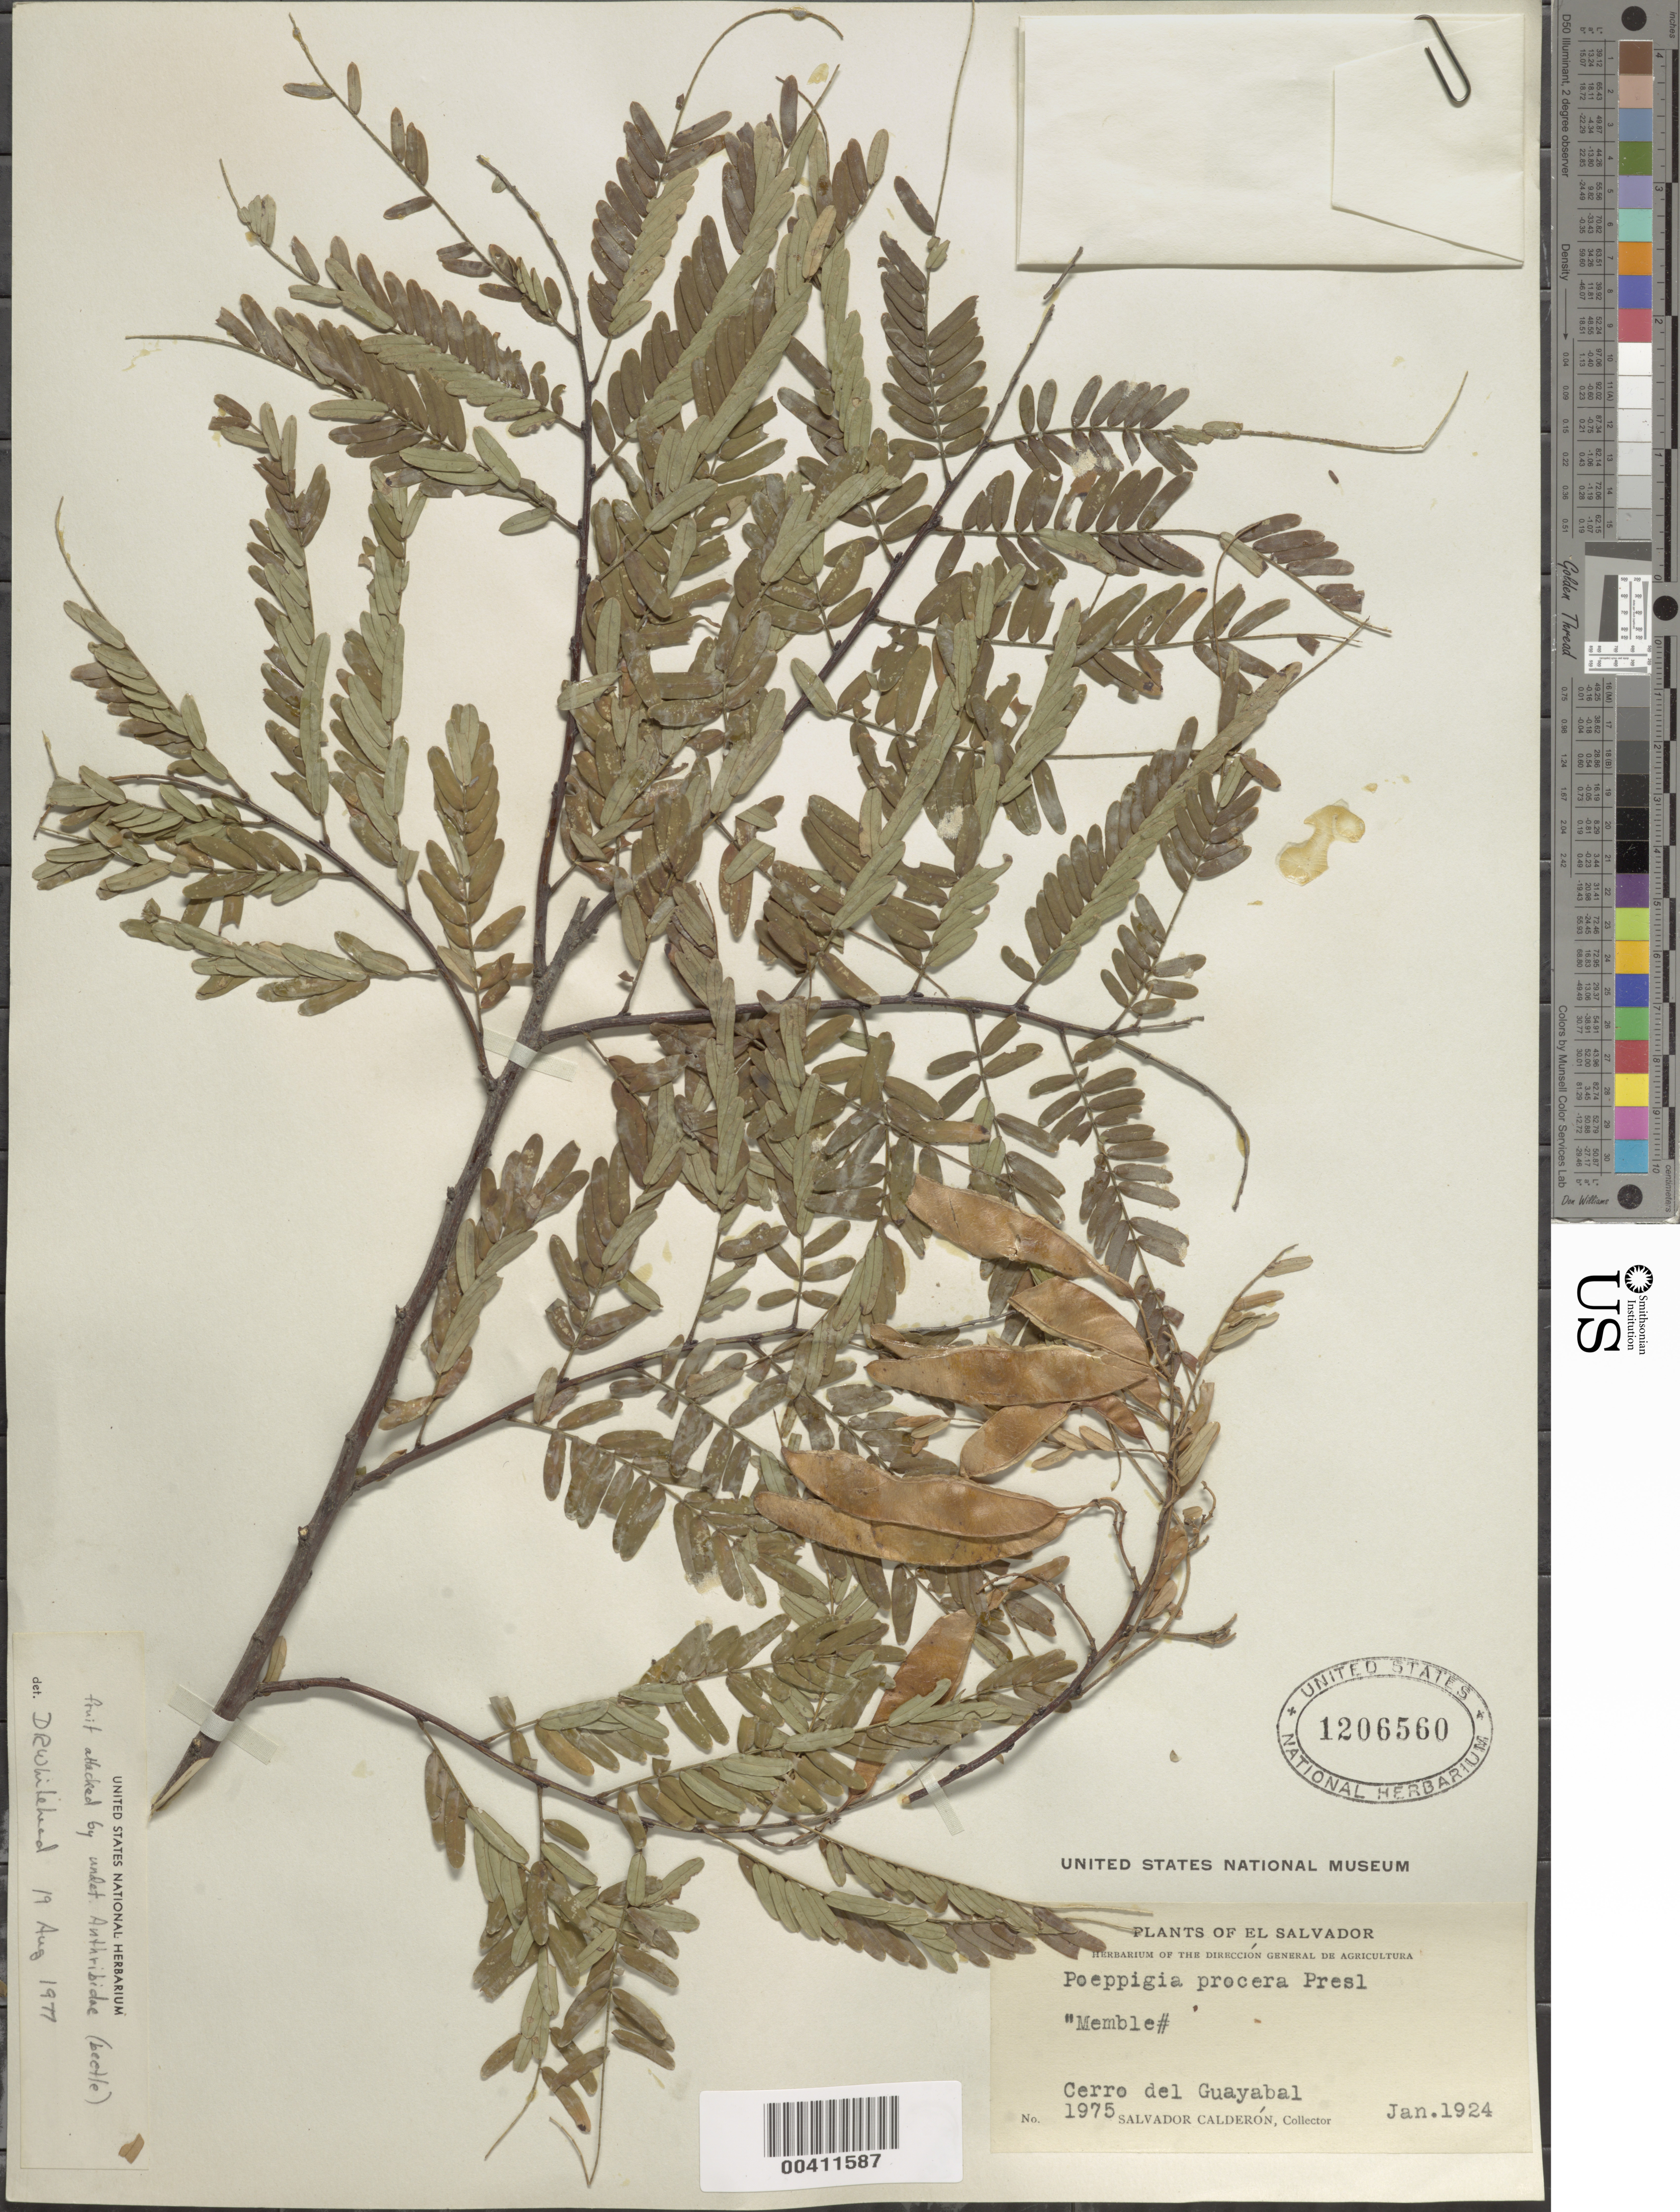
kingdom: Plantae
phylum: Tracheophyta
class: Magnoliopsida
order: Fabales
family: Fabaceae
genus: Poeppigia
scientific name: Poeppigia procera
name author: C. Presl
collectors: S. Calderón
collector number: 1975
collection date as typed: Jan 1924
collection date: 1924-01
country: El Salvador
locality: Cerro del guayabal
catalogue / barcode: US 1206560